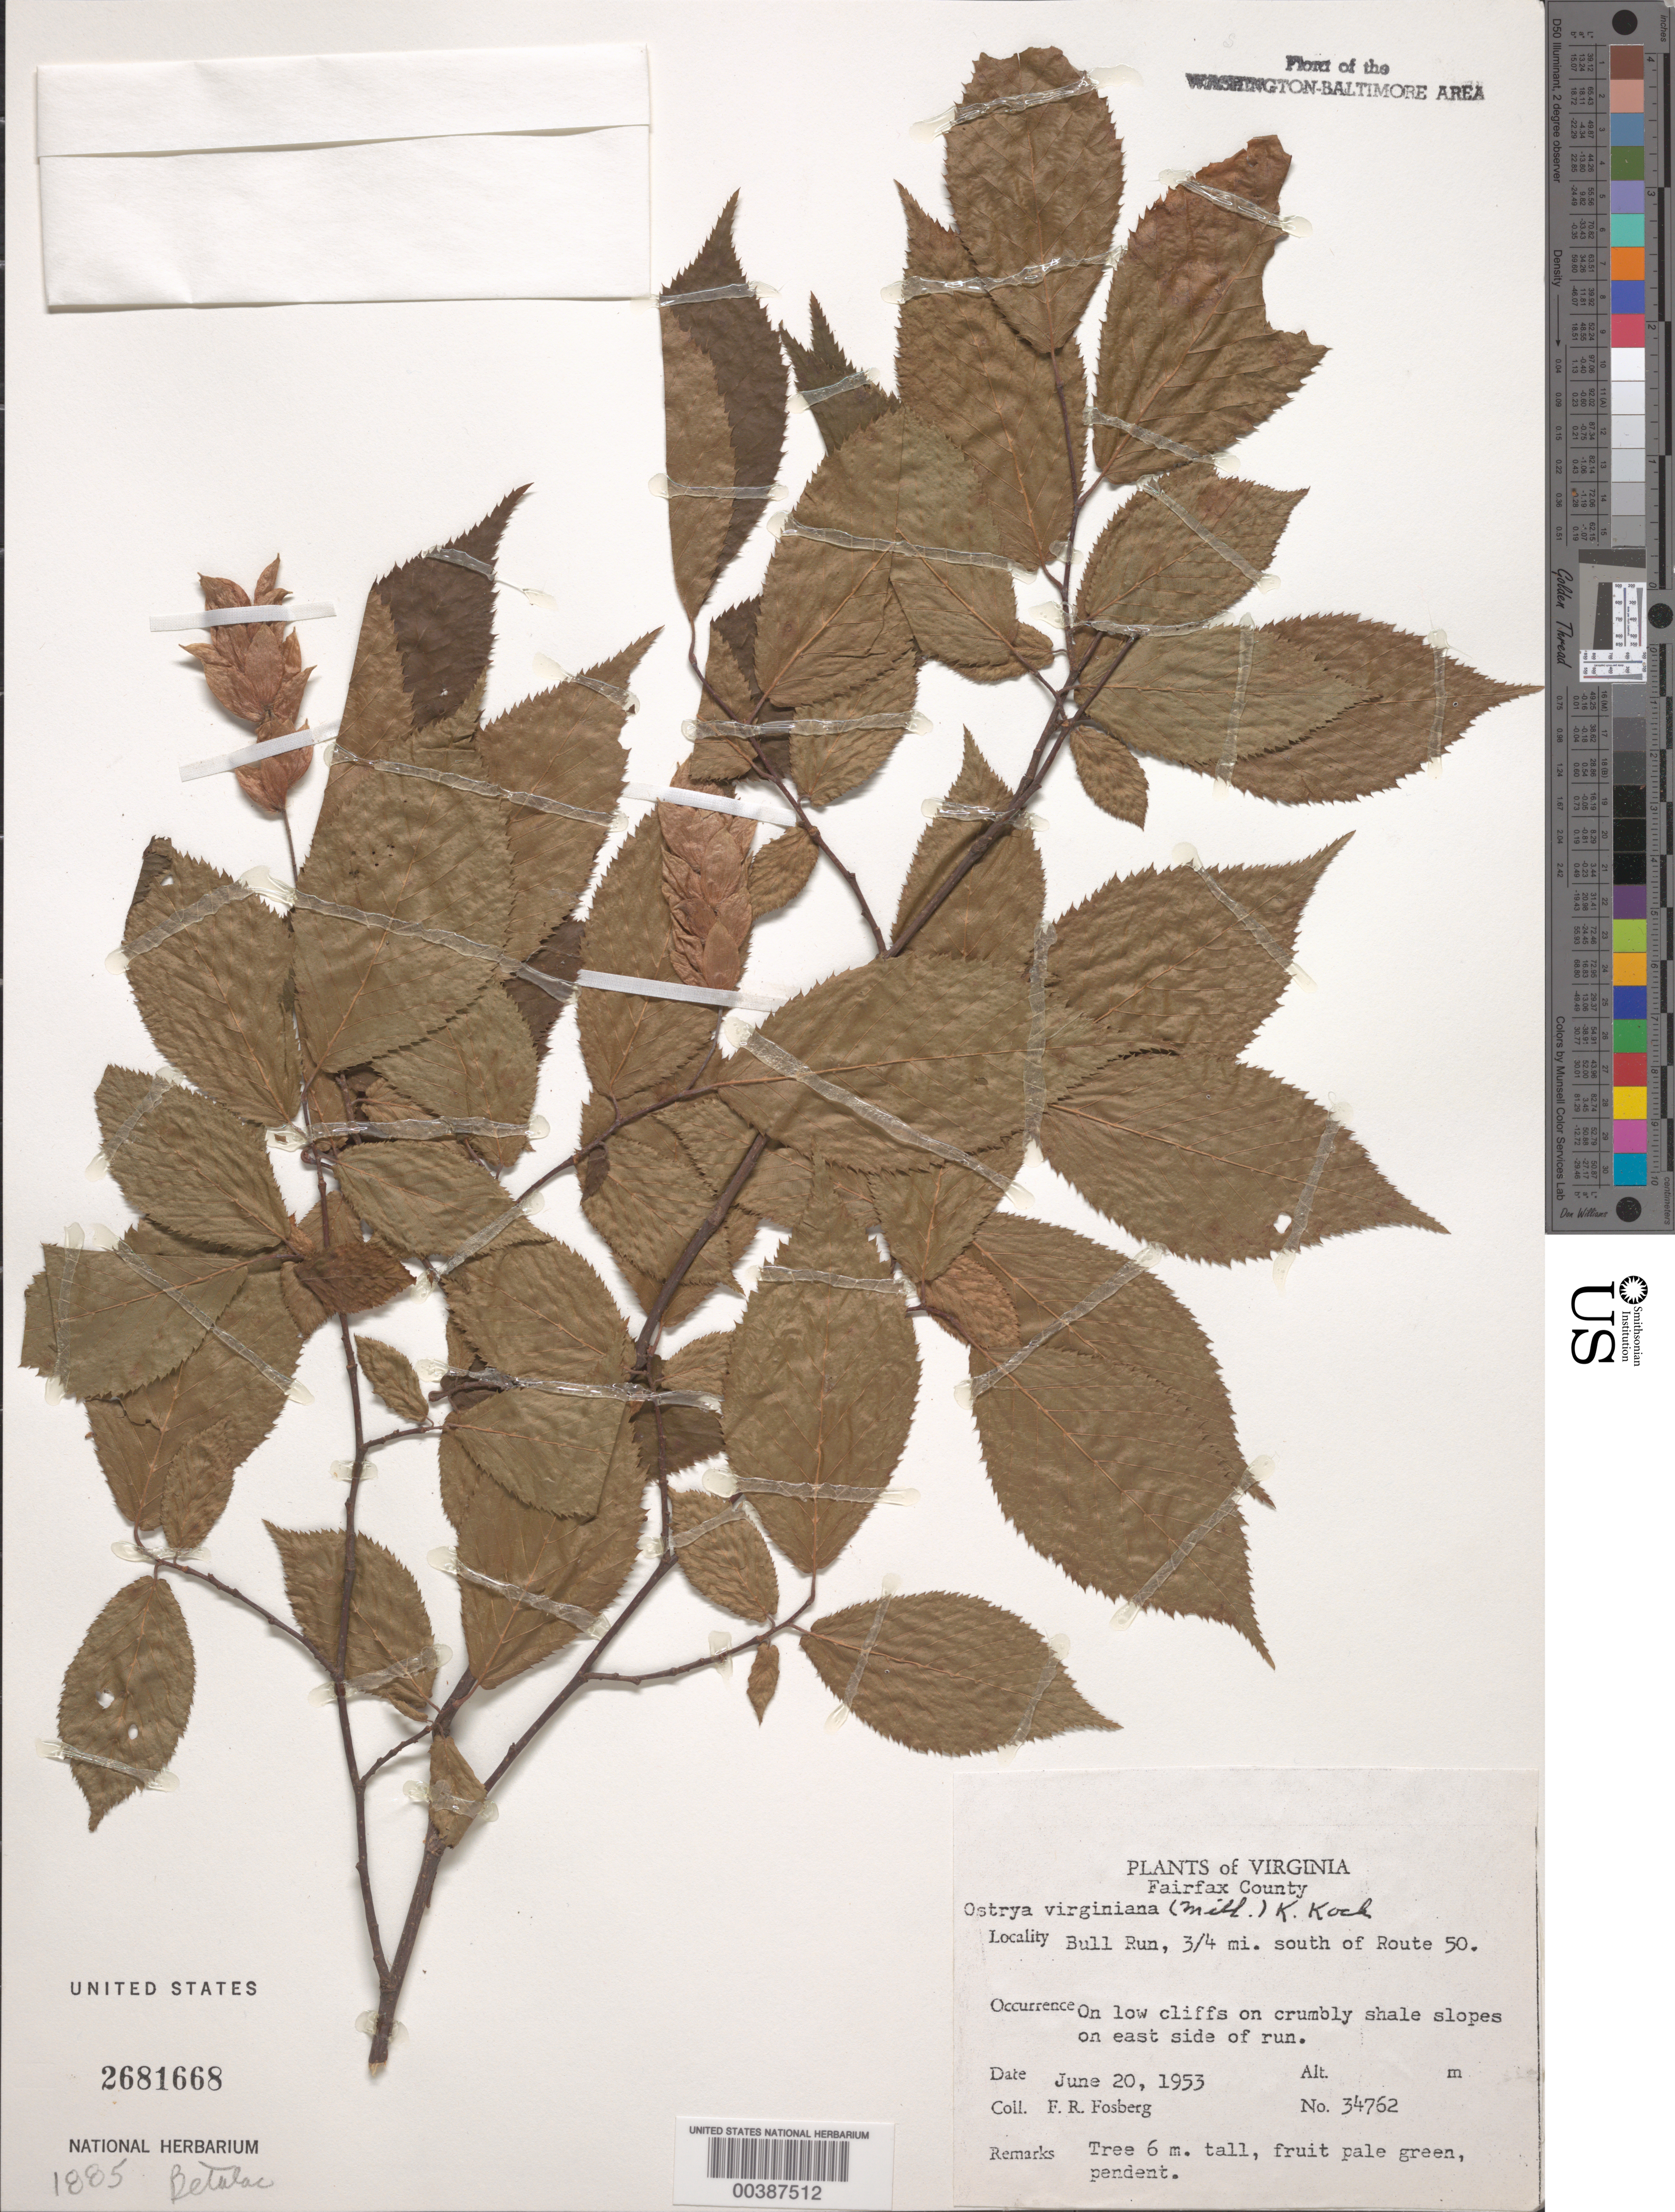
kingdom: Plantae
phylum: Tracheophyta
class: Magnoliopsida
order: Fagales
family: Betulaceae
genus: Ostrya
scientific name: Ostrya virginiana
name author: (Mill.) K. Koch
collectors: F. R. Fosberg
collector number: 34762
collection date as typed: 20 Jun 1953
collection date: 1953-06-20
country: United States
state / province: Virginia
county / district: Fairfax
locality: Bull Run, 3/4 south of Route 50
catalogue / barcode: US 2681668